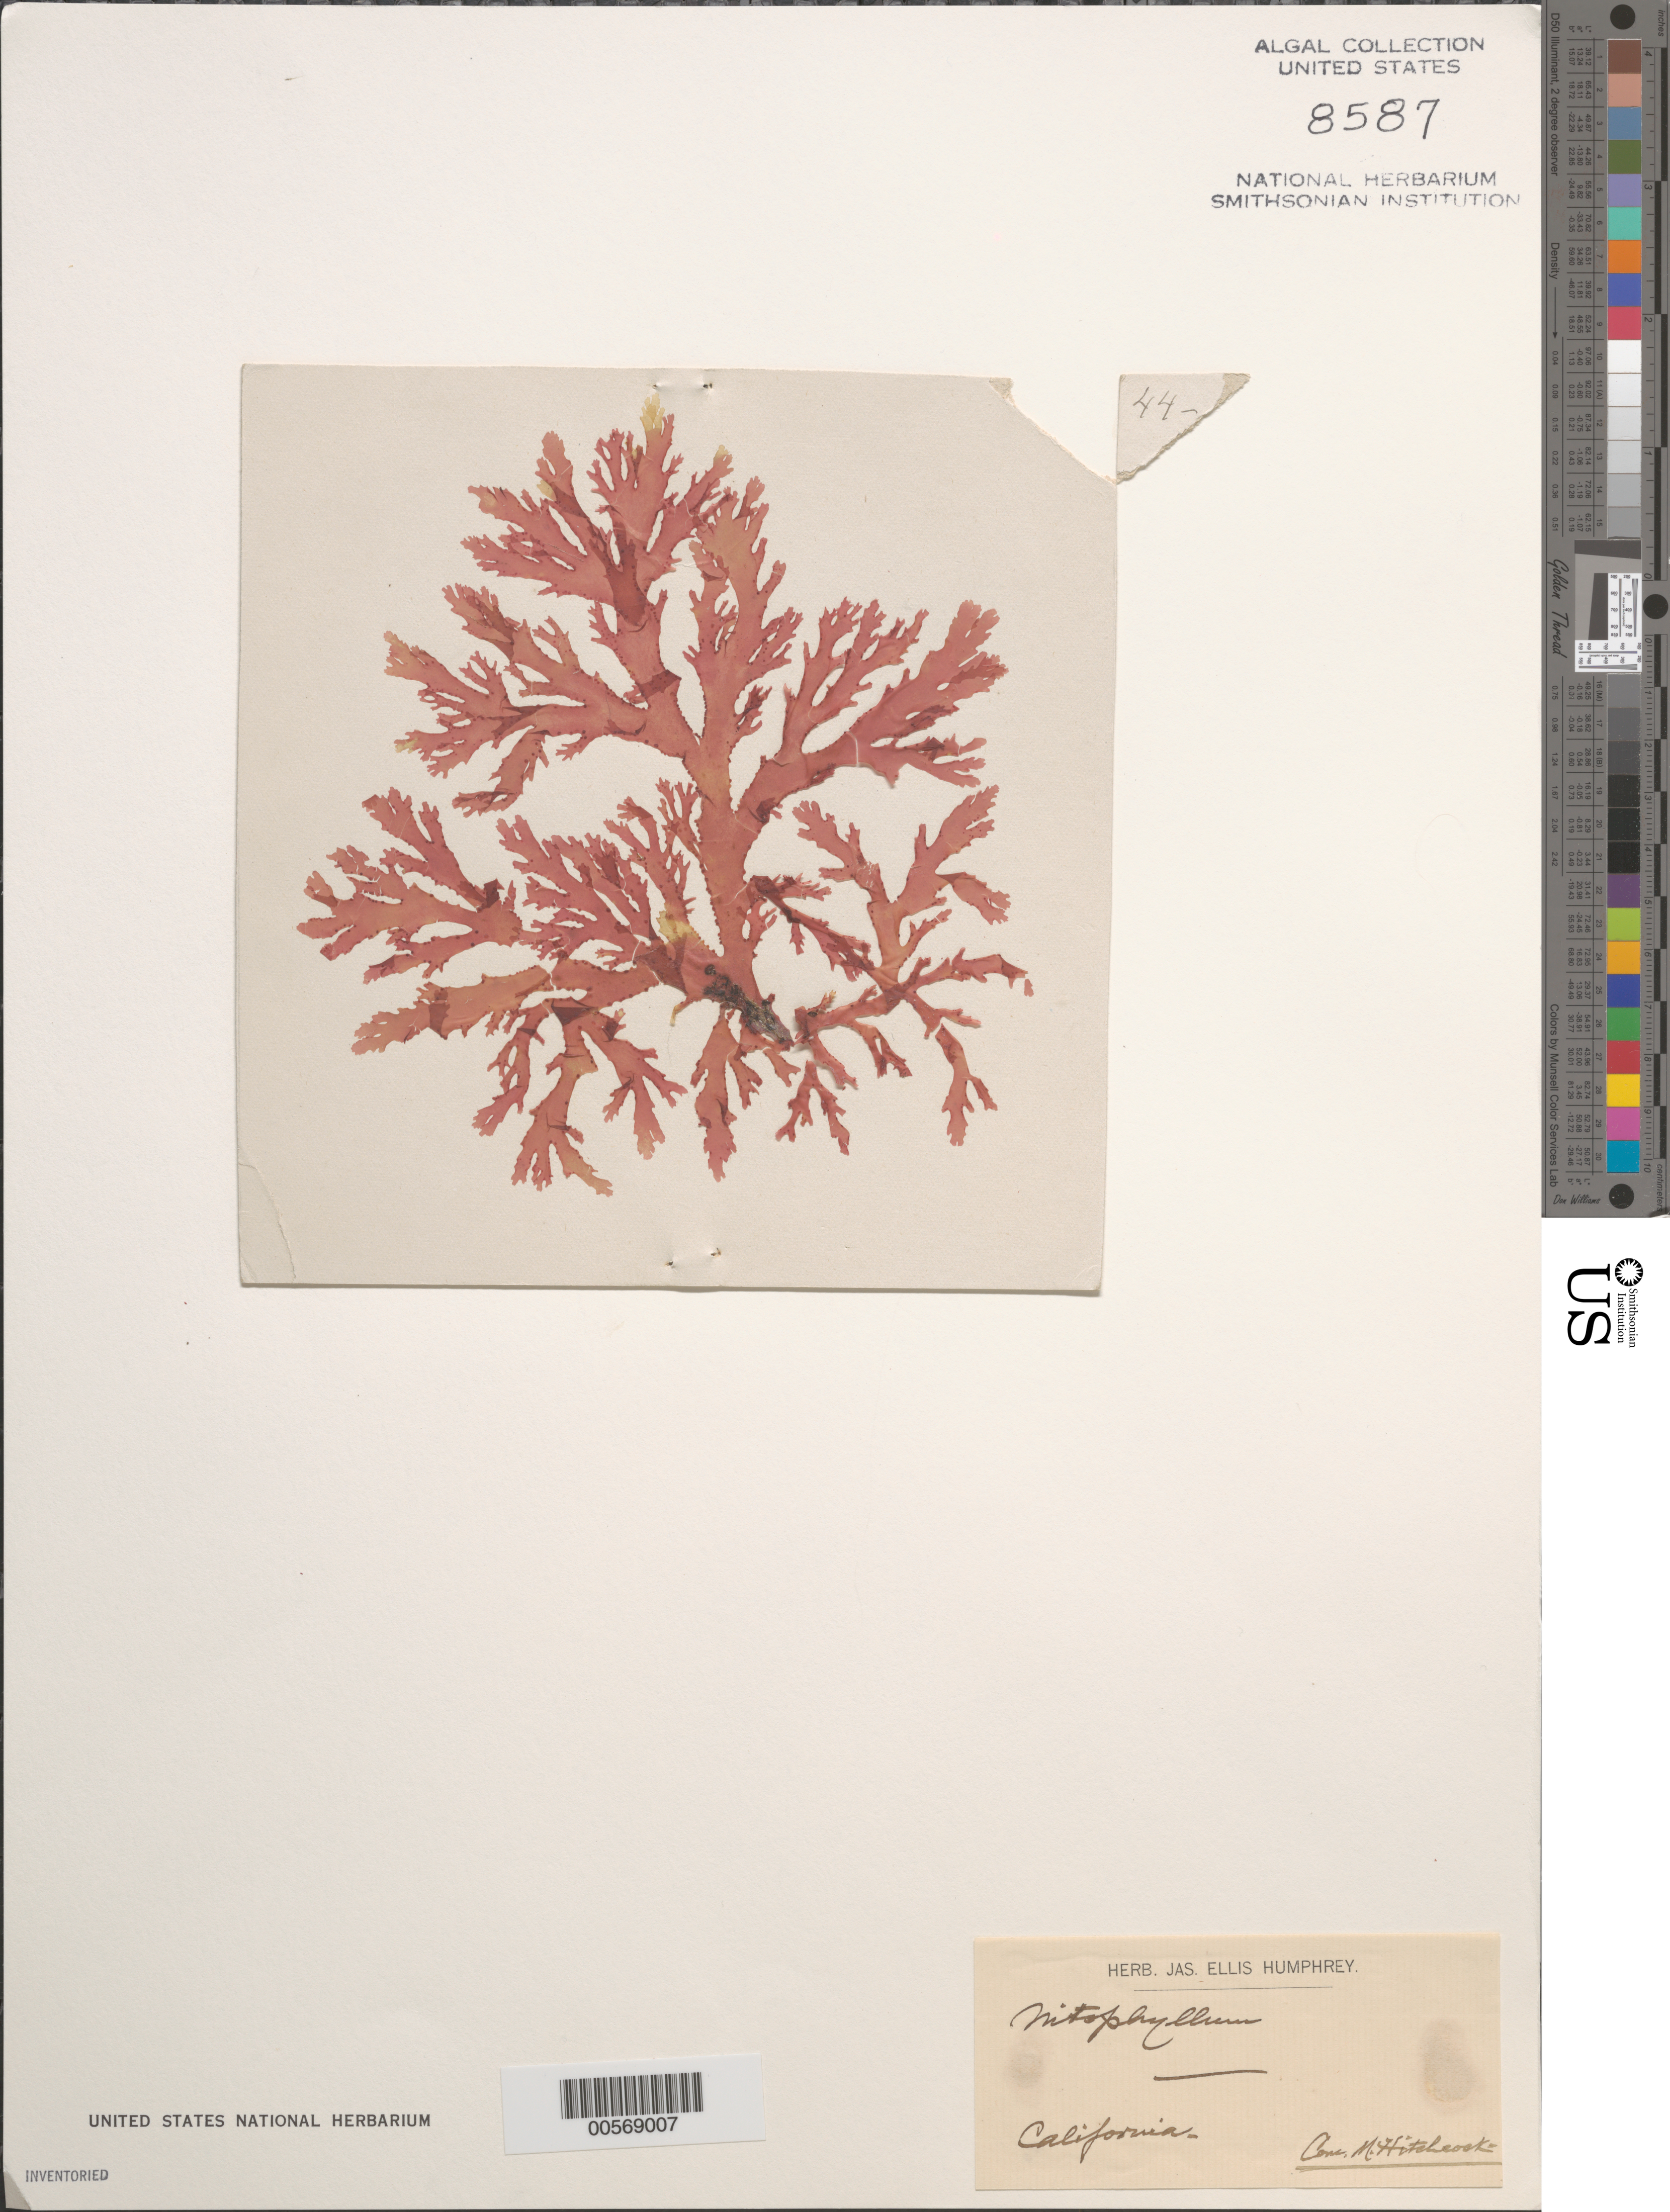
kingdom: Plantae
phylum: Rhodophyta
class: Florideophyceae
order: Ceramiales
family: Delesseriaceae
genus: Nitophyllum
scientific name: Nitophyllum sp.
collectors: M. Hitchcock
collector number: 44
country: United States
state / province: California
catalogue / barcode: US 8587